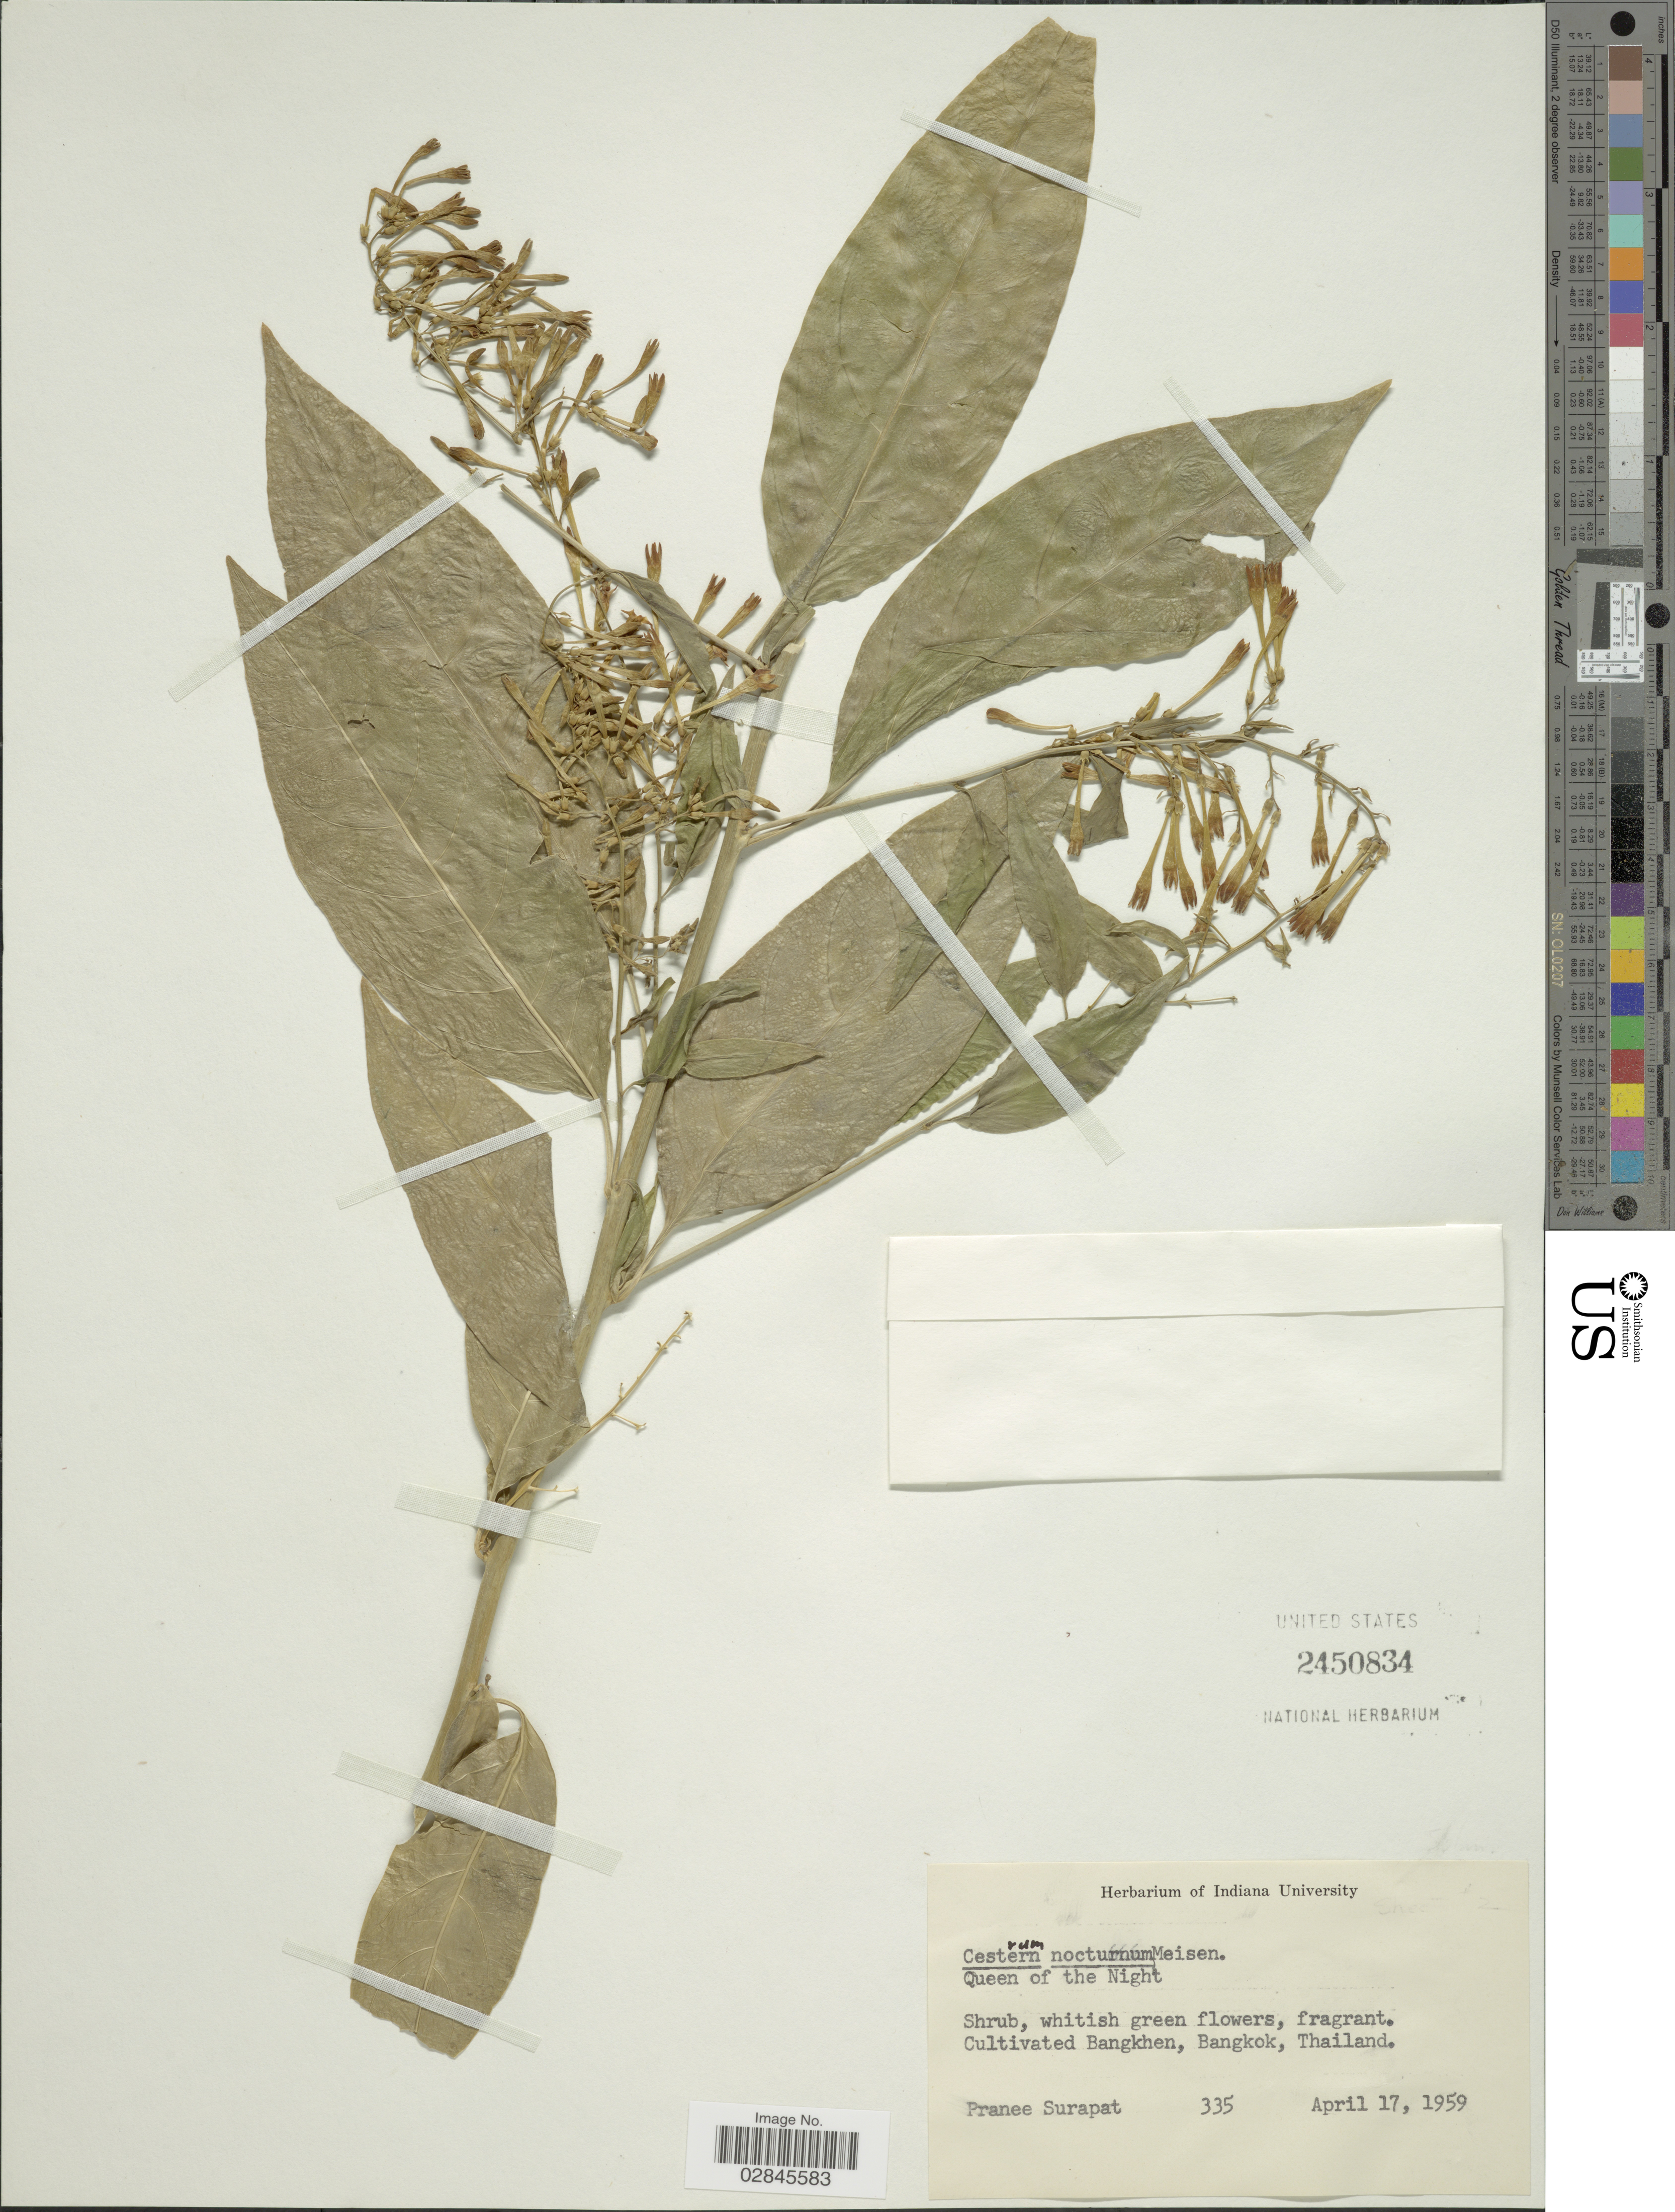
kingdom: Plantae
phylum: Tracheophyta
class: Magnoliopsida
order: Solanales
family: Solanaceae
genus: Cestrum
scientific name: Cestrum nocturnum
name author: L.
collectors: P. Surapat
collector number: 335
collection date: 1959-04-17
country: Thailand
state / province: Bangkok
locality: Bangkhen.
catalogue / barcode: US 2450834